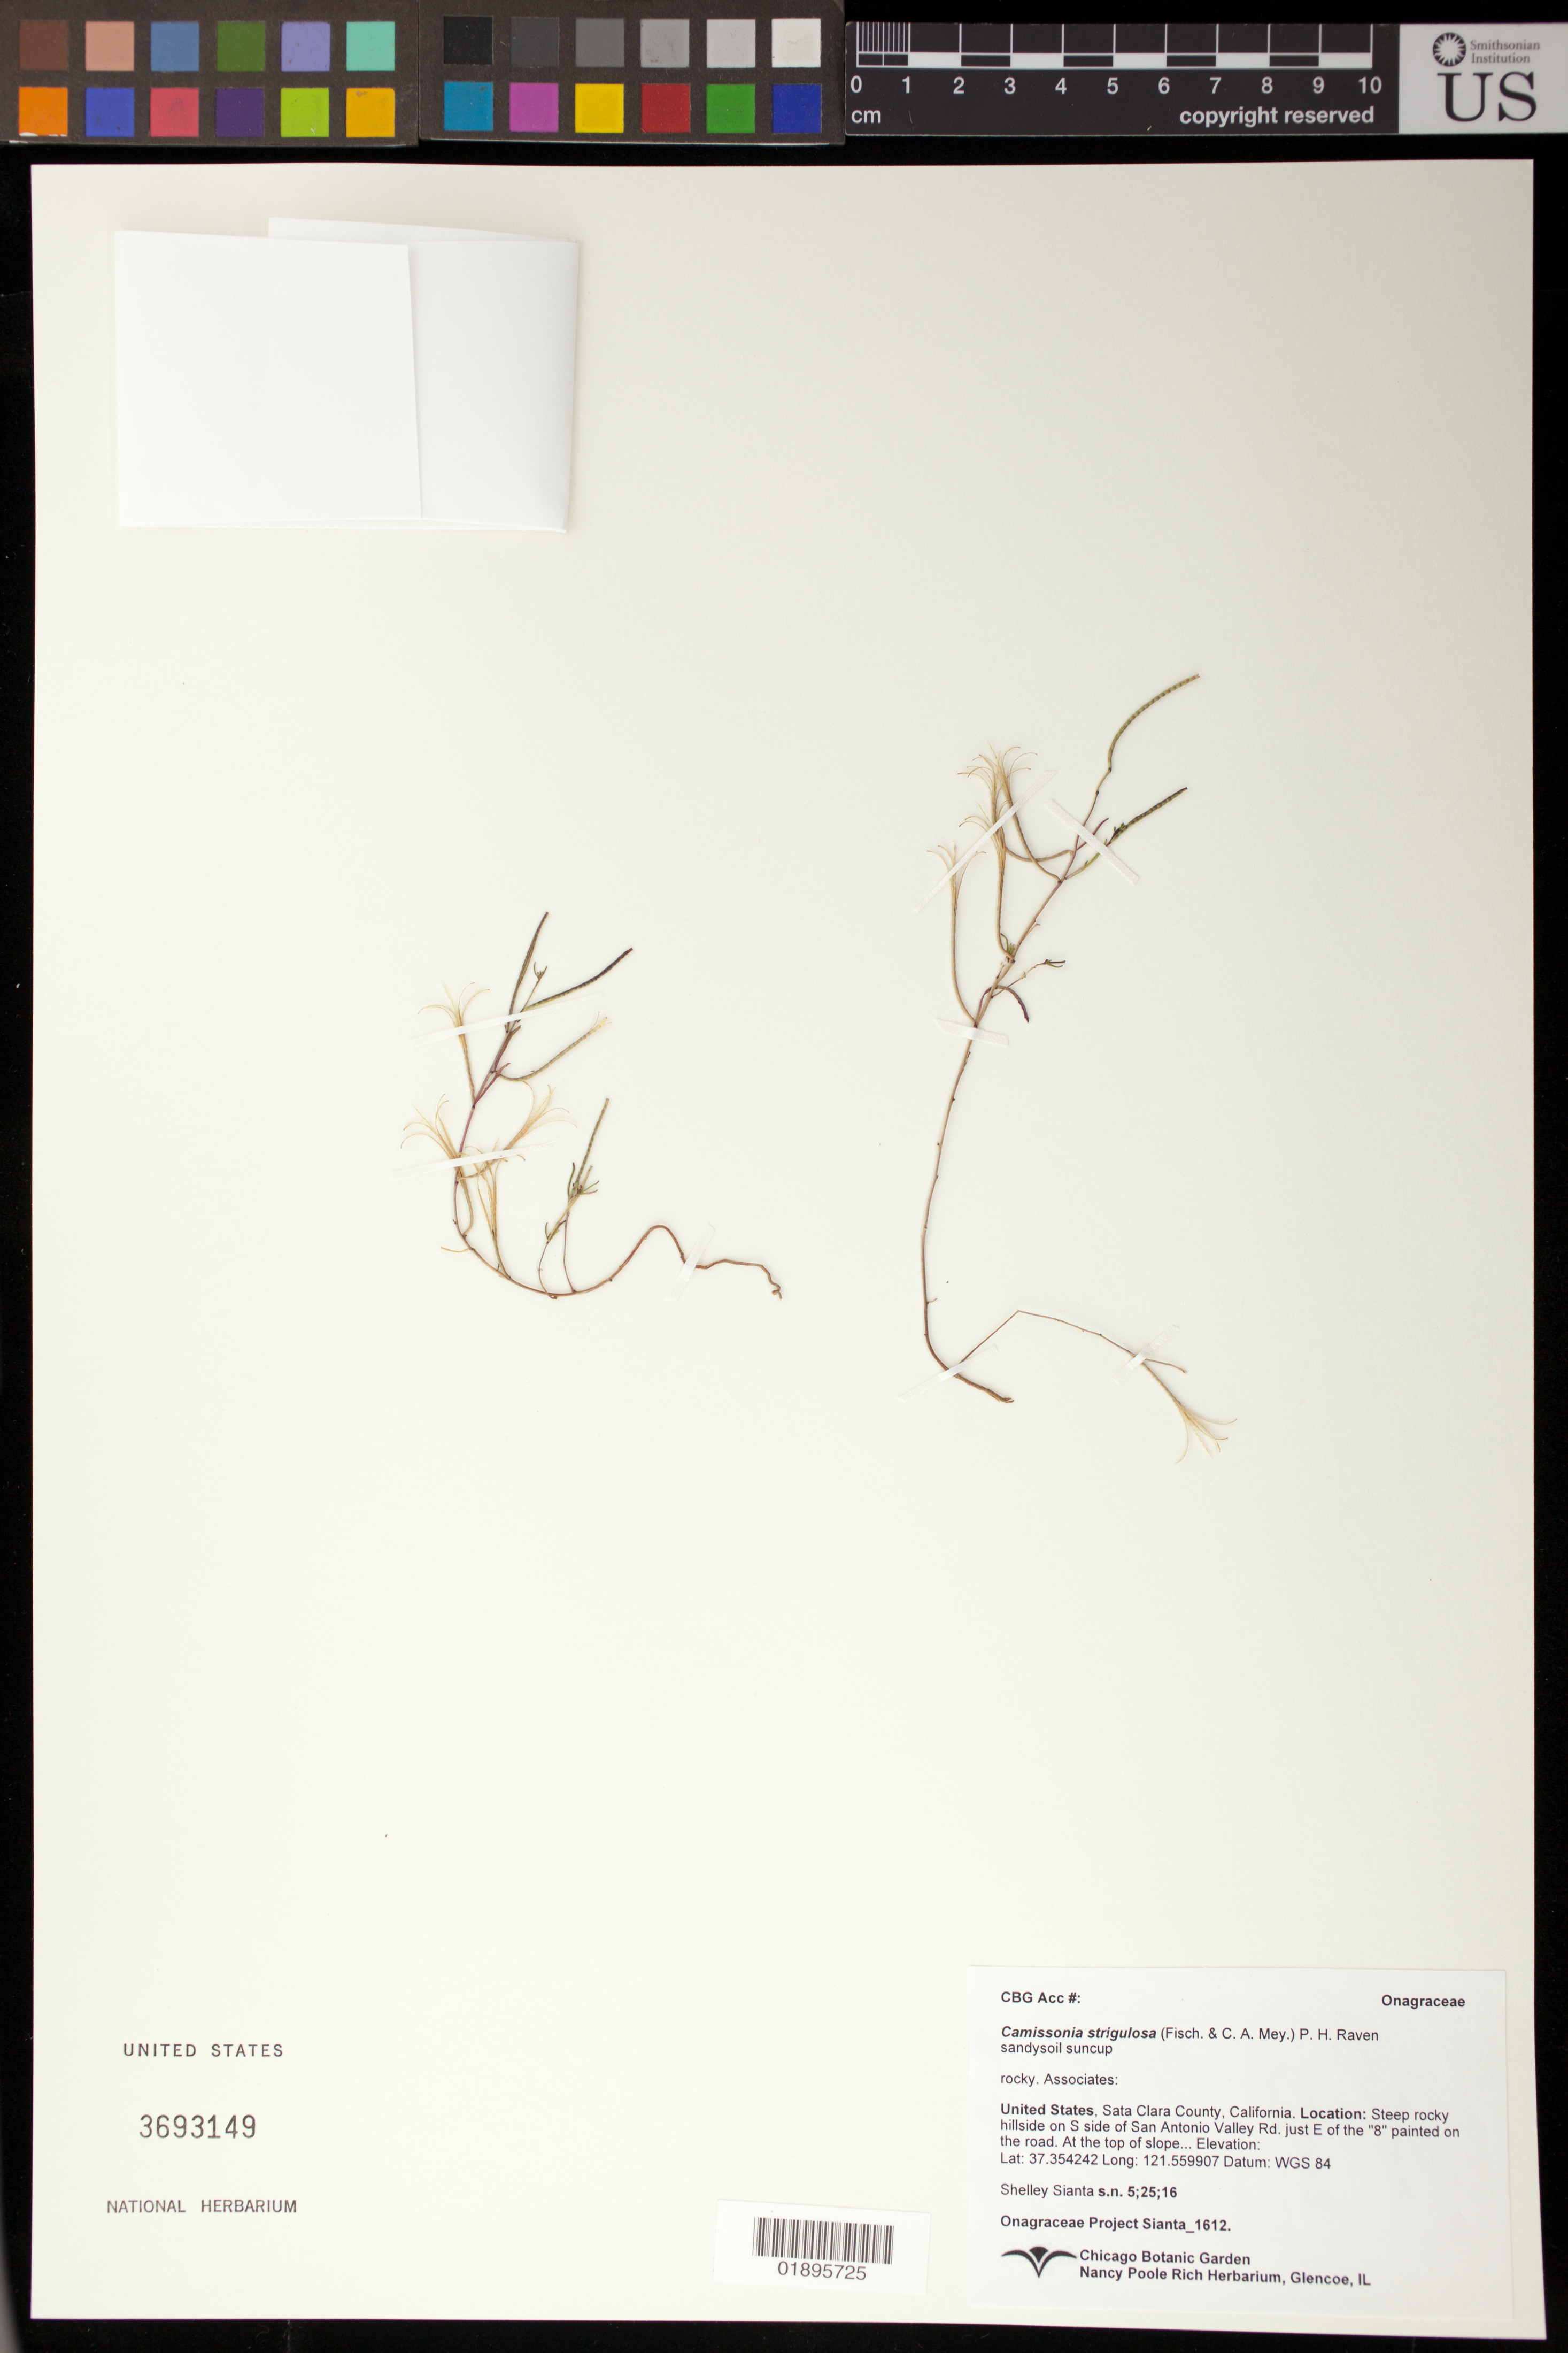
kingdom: Plantae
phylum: Tracheophyta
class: Magnoliopsida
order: Myrtales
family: Onagraceae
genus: Camissonia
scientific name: Camissonia strigulosa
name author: (Fisch. & C.A. Mey.) P.H. Raven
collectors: S. Sianta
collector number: Sianta 1612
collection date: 2016-05-25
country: United States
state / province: California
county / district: Sata Clara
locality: Steep rocky hillside on S side of San Antonio Valley Rd. just E of the "8" painted on the road. At the top of slope.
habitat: rocky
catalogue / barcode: US 3693149